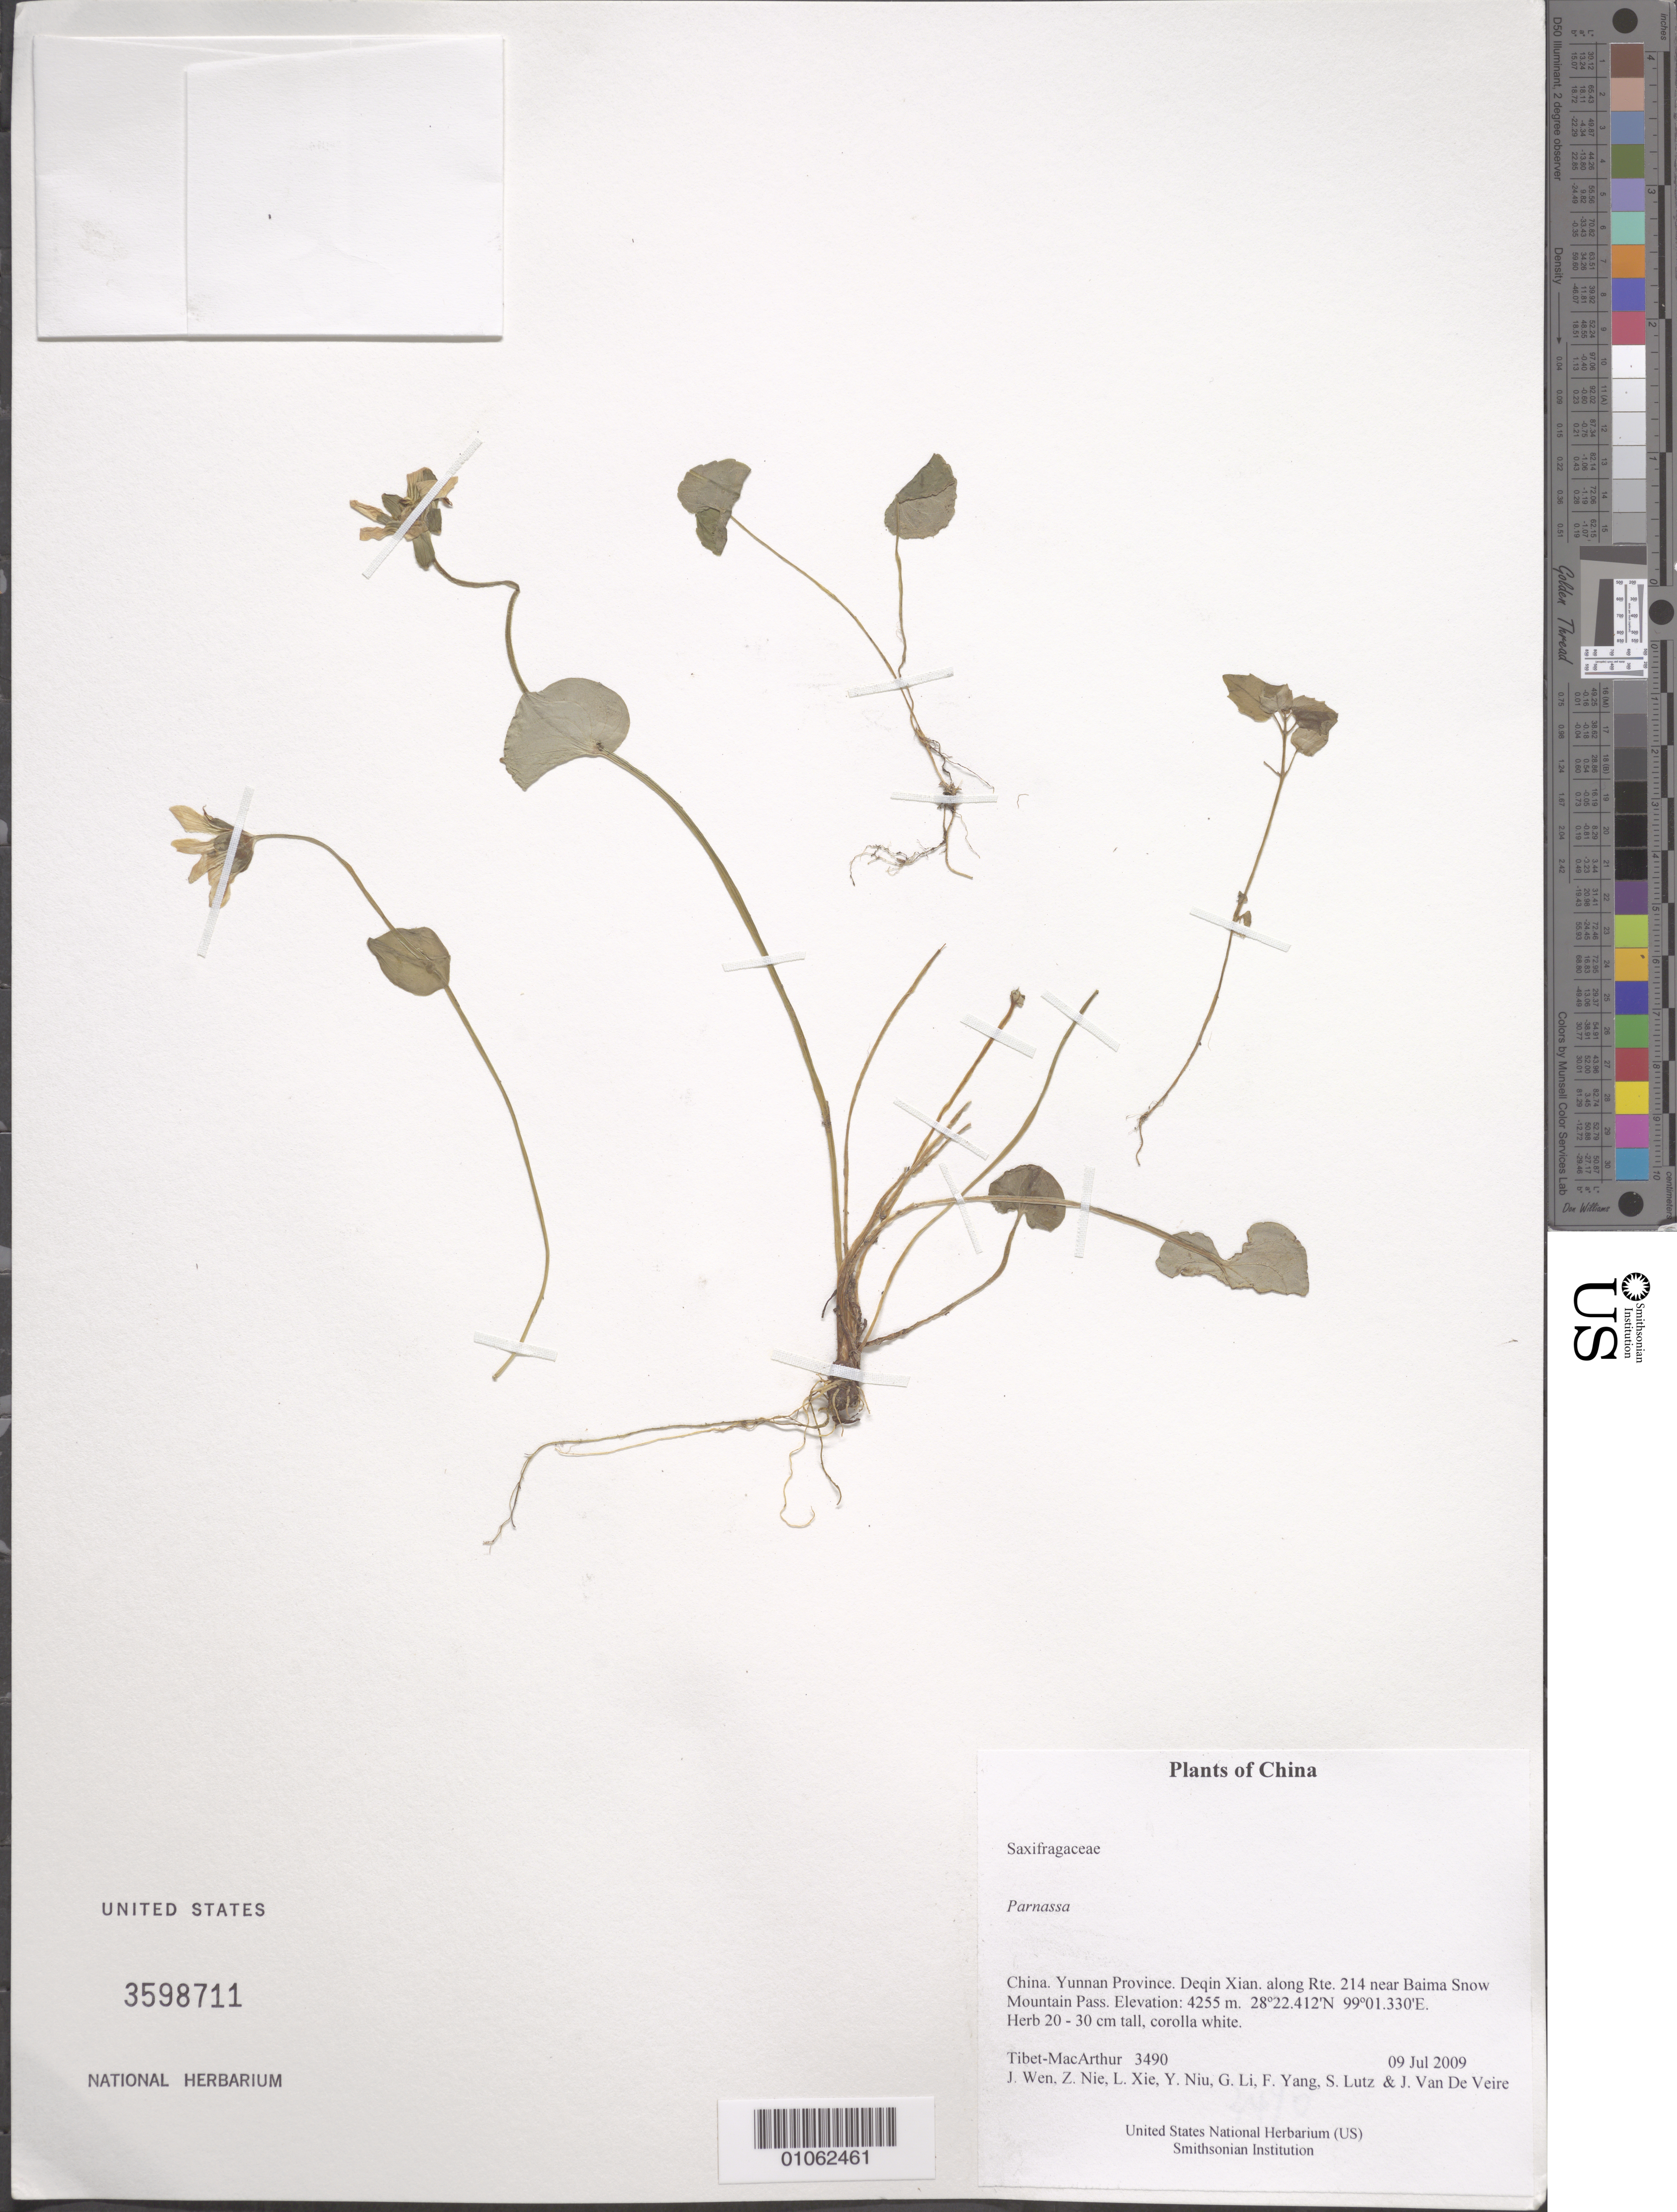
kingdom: Plantae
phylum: Tracheophyta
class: Magnoliopsida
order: Celastrales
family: Parnassiaceae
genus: Parnassia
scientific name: Parnassia sp.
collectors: Tibet-MacArthur, J. Wen, Z. Nie, L. Xie, Y. Niu, G. Li, F. Yang, S. Lutz & J. Van De Veire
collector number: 3490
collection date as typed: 09 Jul 2009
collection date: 2009-07-09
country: China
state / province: Yunnan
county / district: Deqin Xian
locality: Along Rte. 214 near Baima Snow Mountain Pass.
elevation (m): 4255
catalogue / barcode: US 3598711